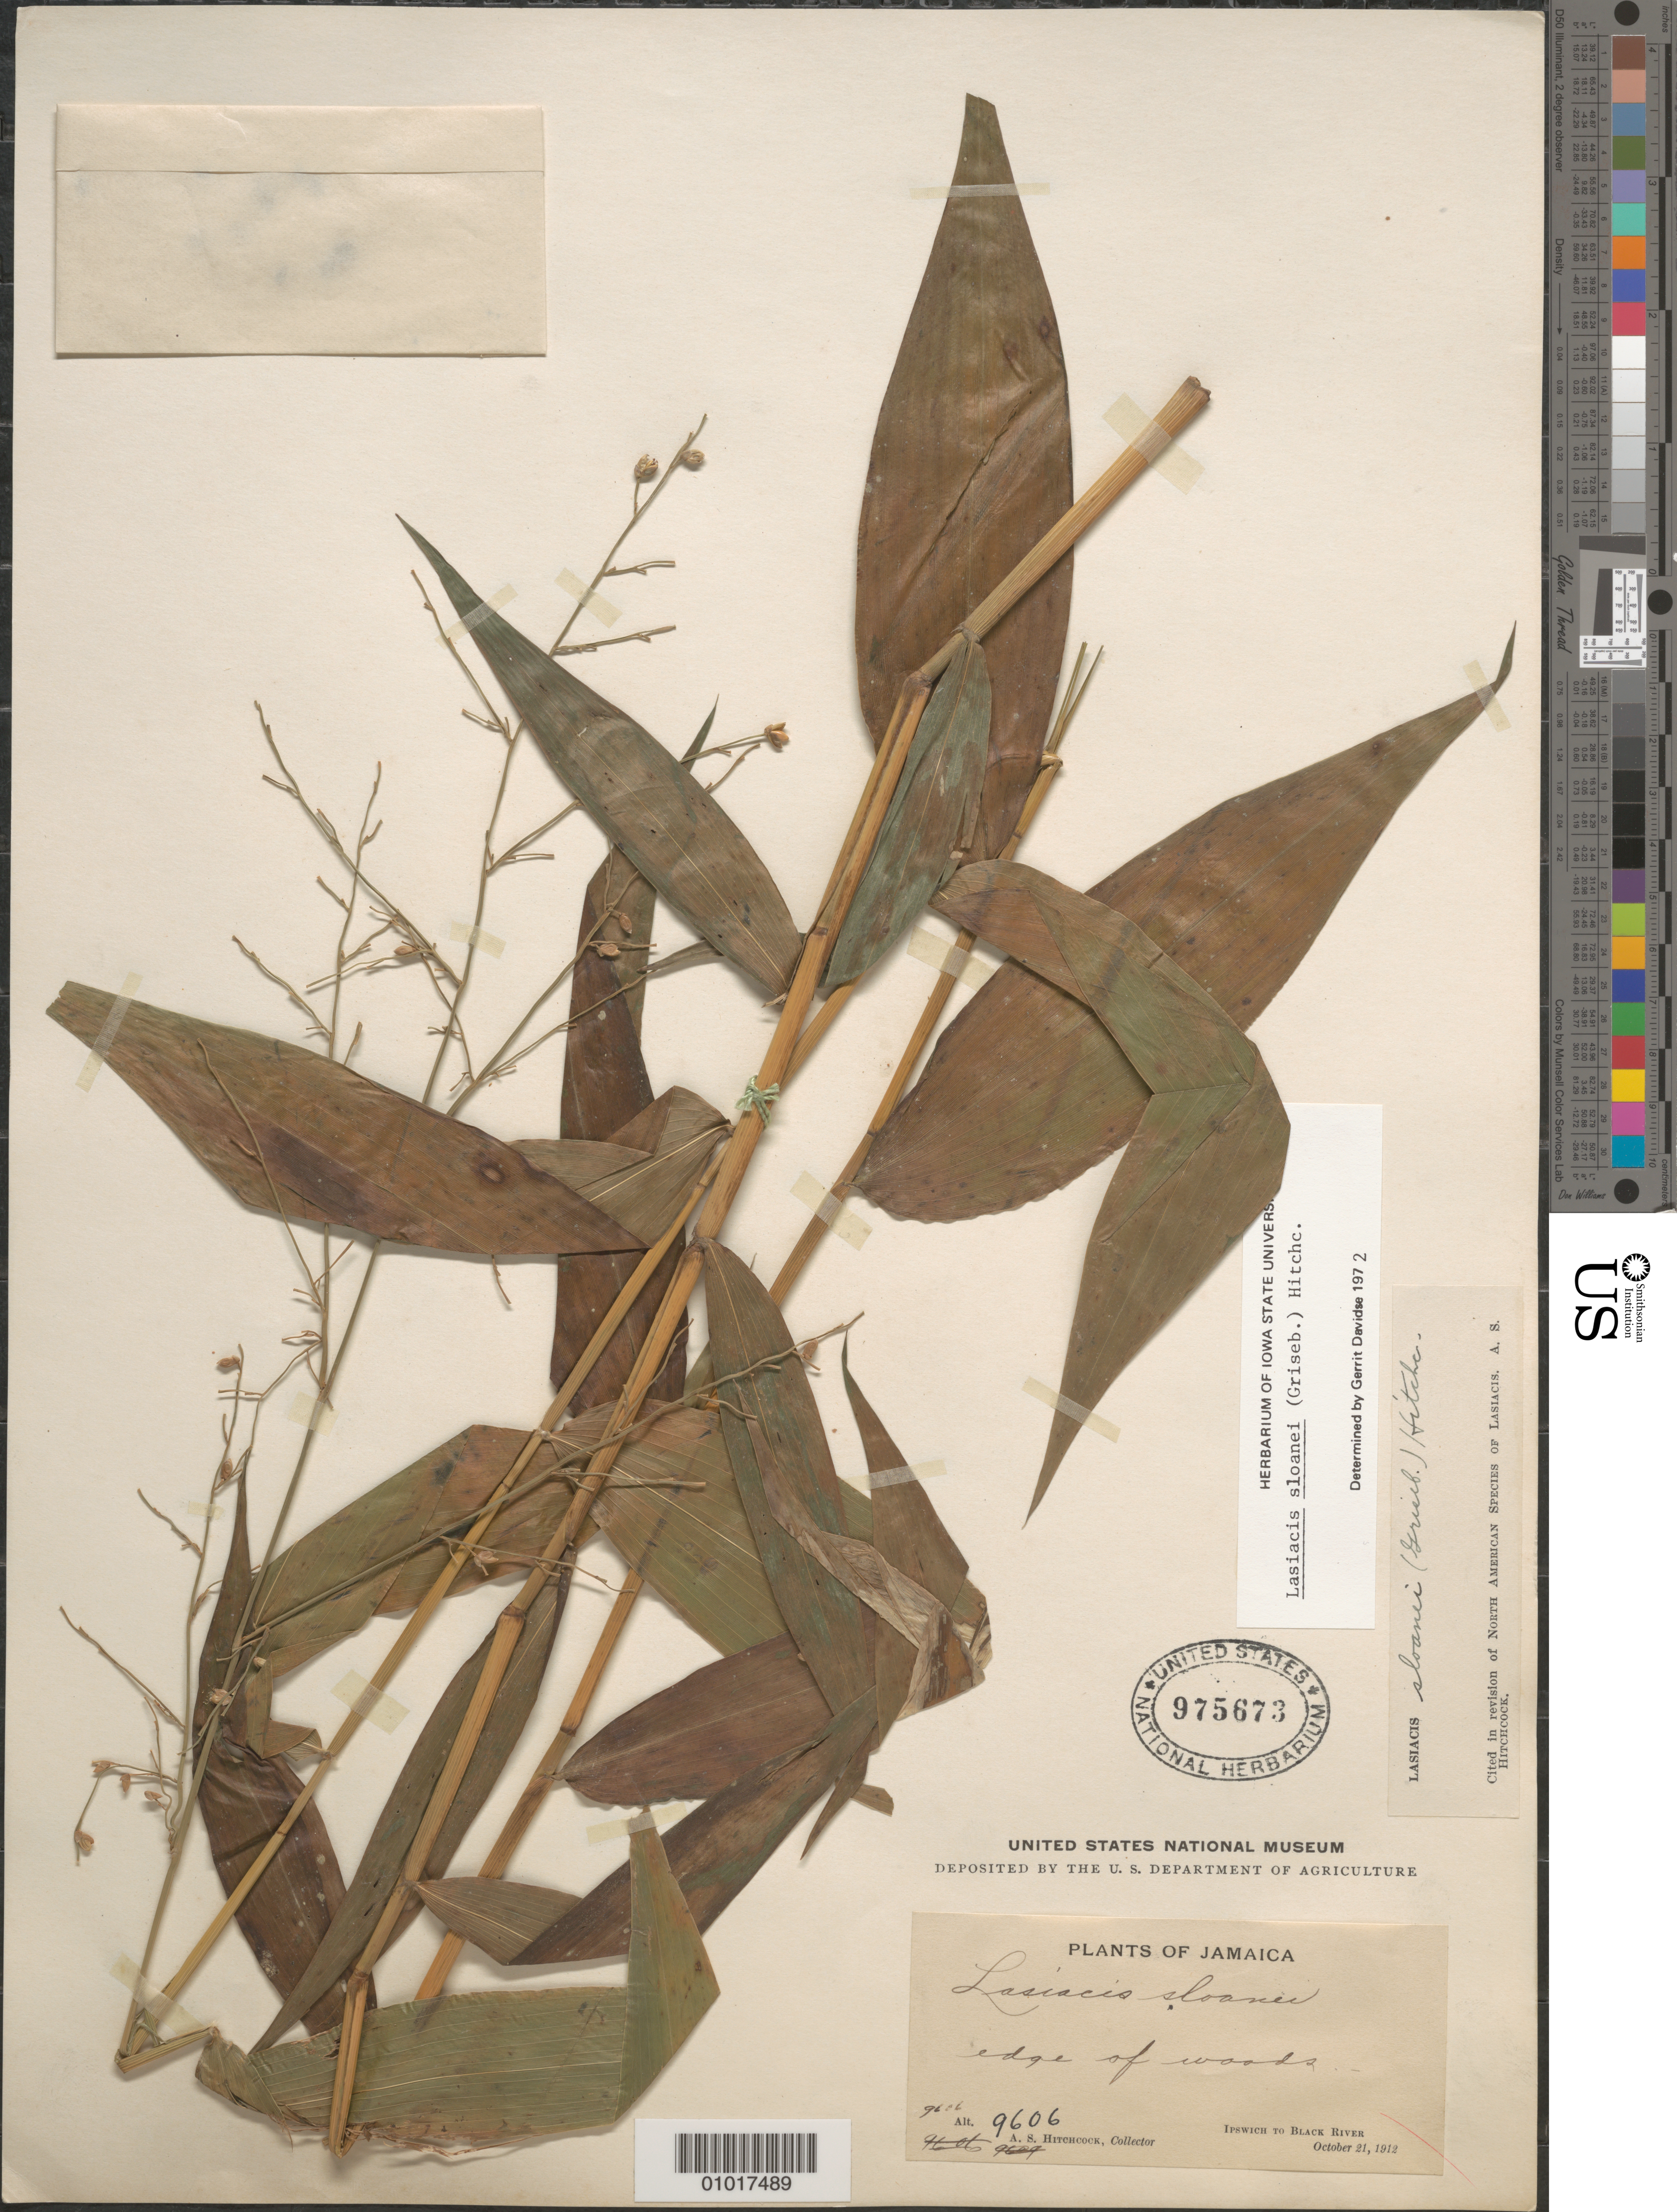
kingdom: Plantae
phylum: Tracheophyta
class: Liliopsida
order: Poales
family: Poaceae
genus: Lasiacis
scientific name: Lasiacis sloanei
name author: (Griseb.) Hitchc.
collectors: A. S. Hitchcock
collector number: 9606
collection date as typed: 21 Oct 1912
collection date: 1912-10-21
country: Jamaica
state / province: Portland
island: Jamaica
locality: Ipswich to Black River, edge of woods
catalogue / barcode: US 975673